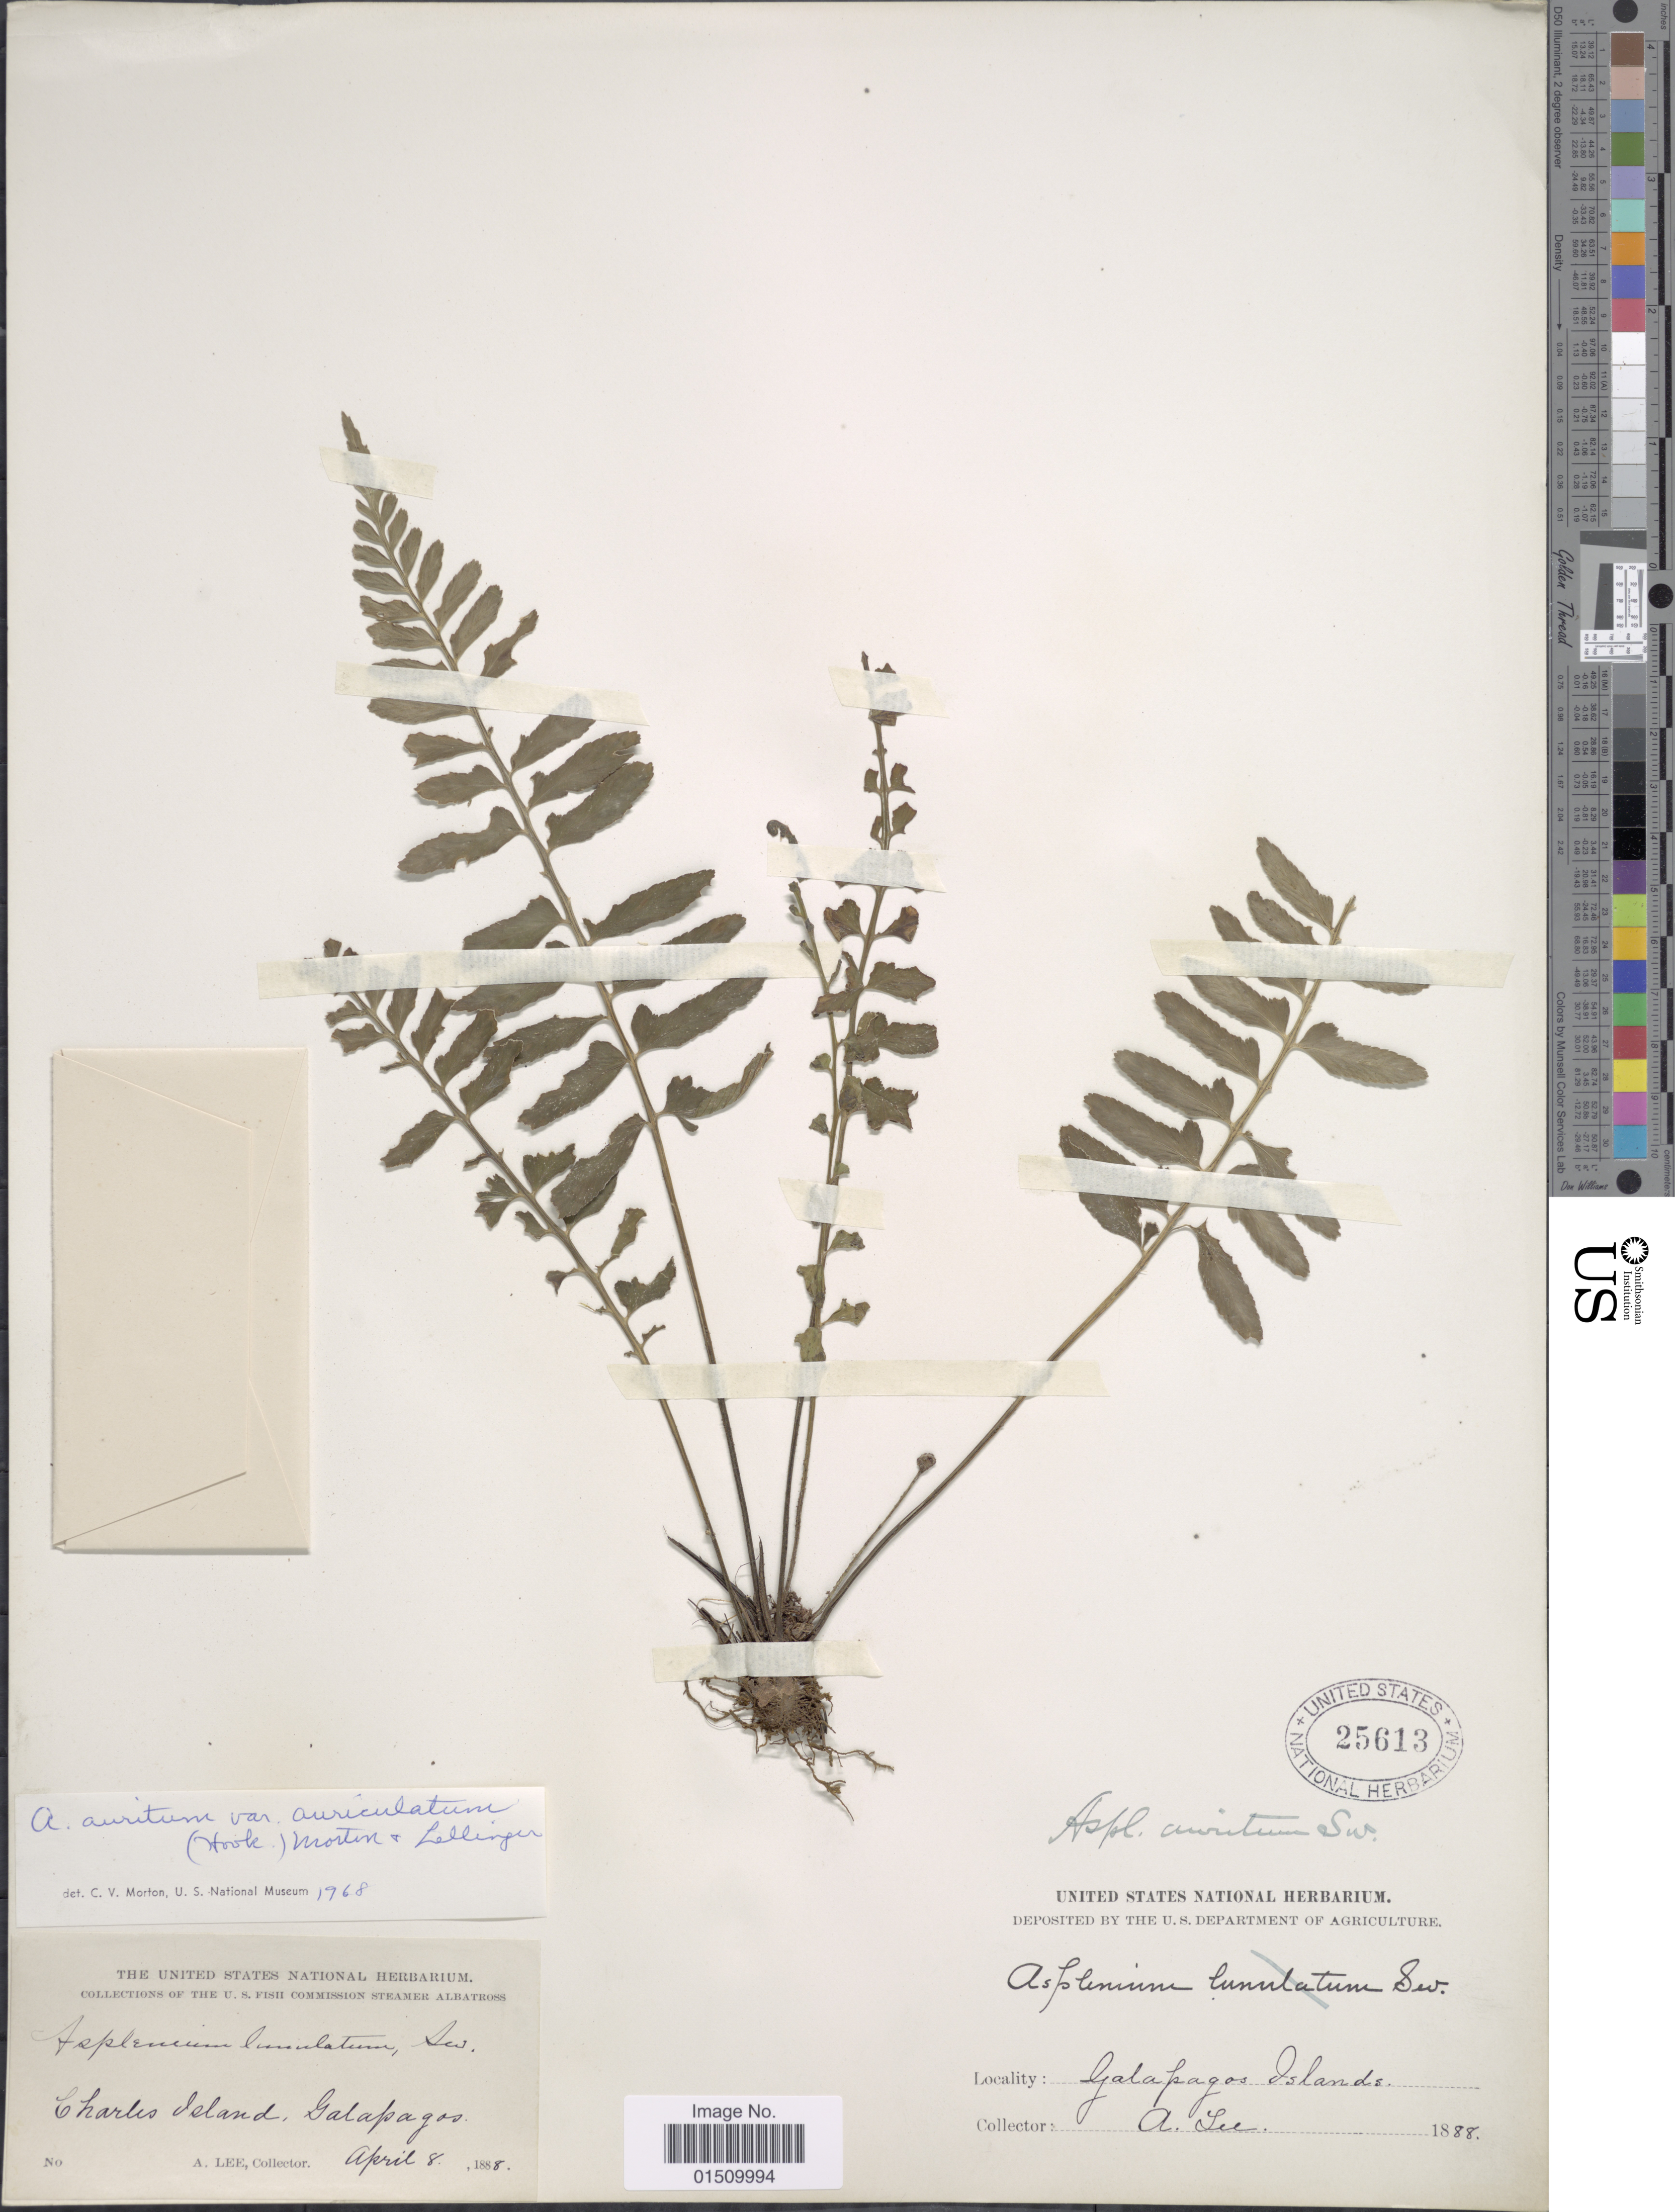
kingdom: Plantae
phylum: Tracheophyta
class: Polypodiopsida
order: Polypodiales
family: Aspleniaceae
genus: Asplenium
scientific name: Asplenium auritum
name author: Sw.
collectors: A. Lee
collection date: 1888-04-08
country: Ecuador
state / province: Colón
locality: Galapagos, Charles Island.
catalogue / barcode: US 25613